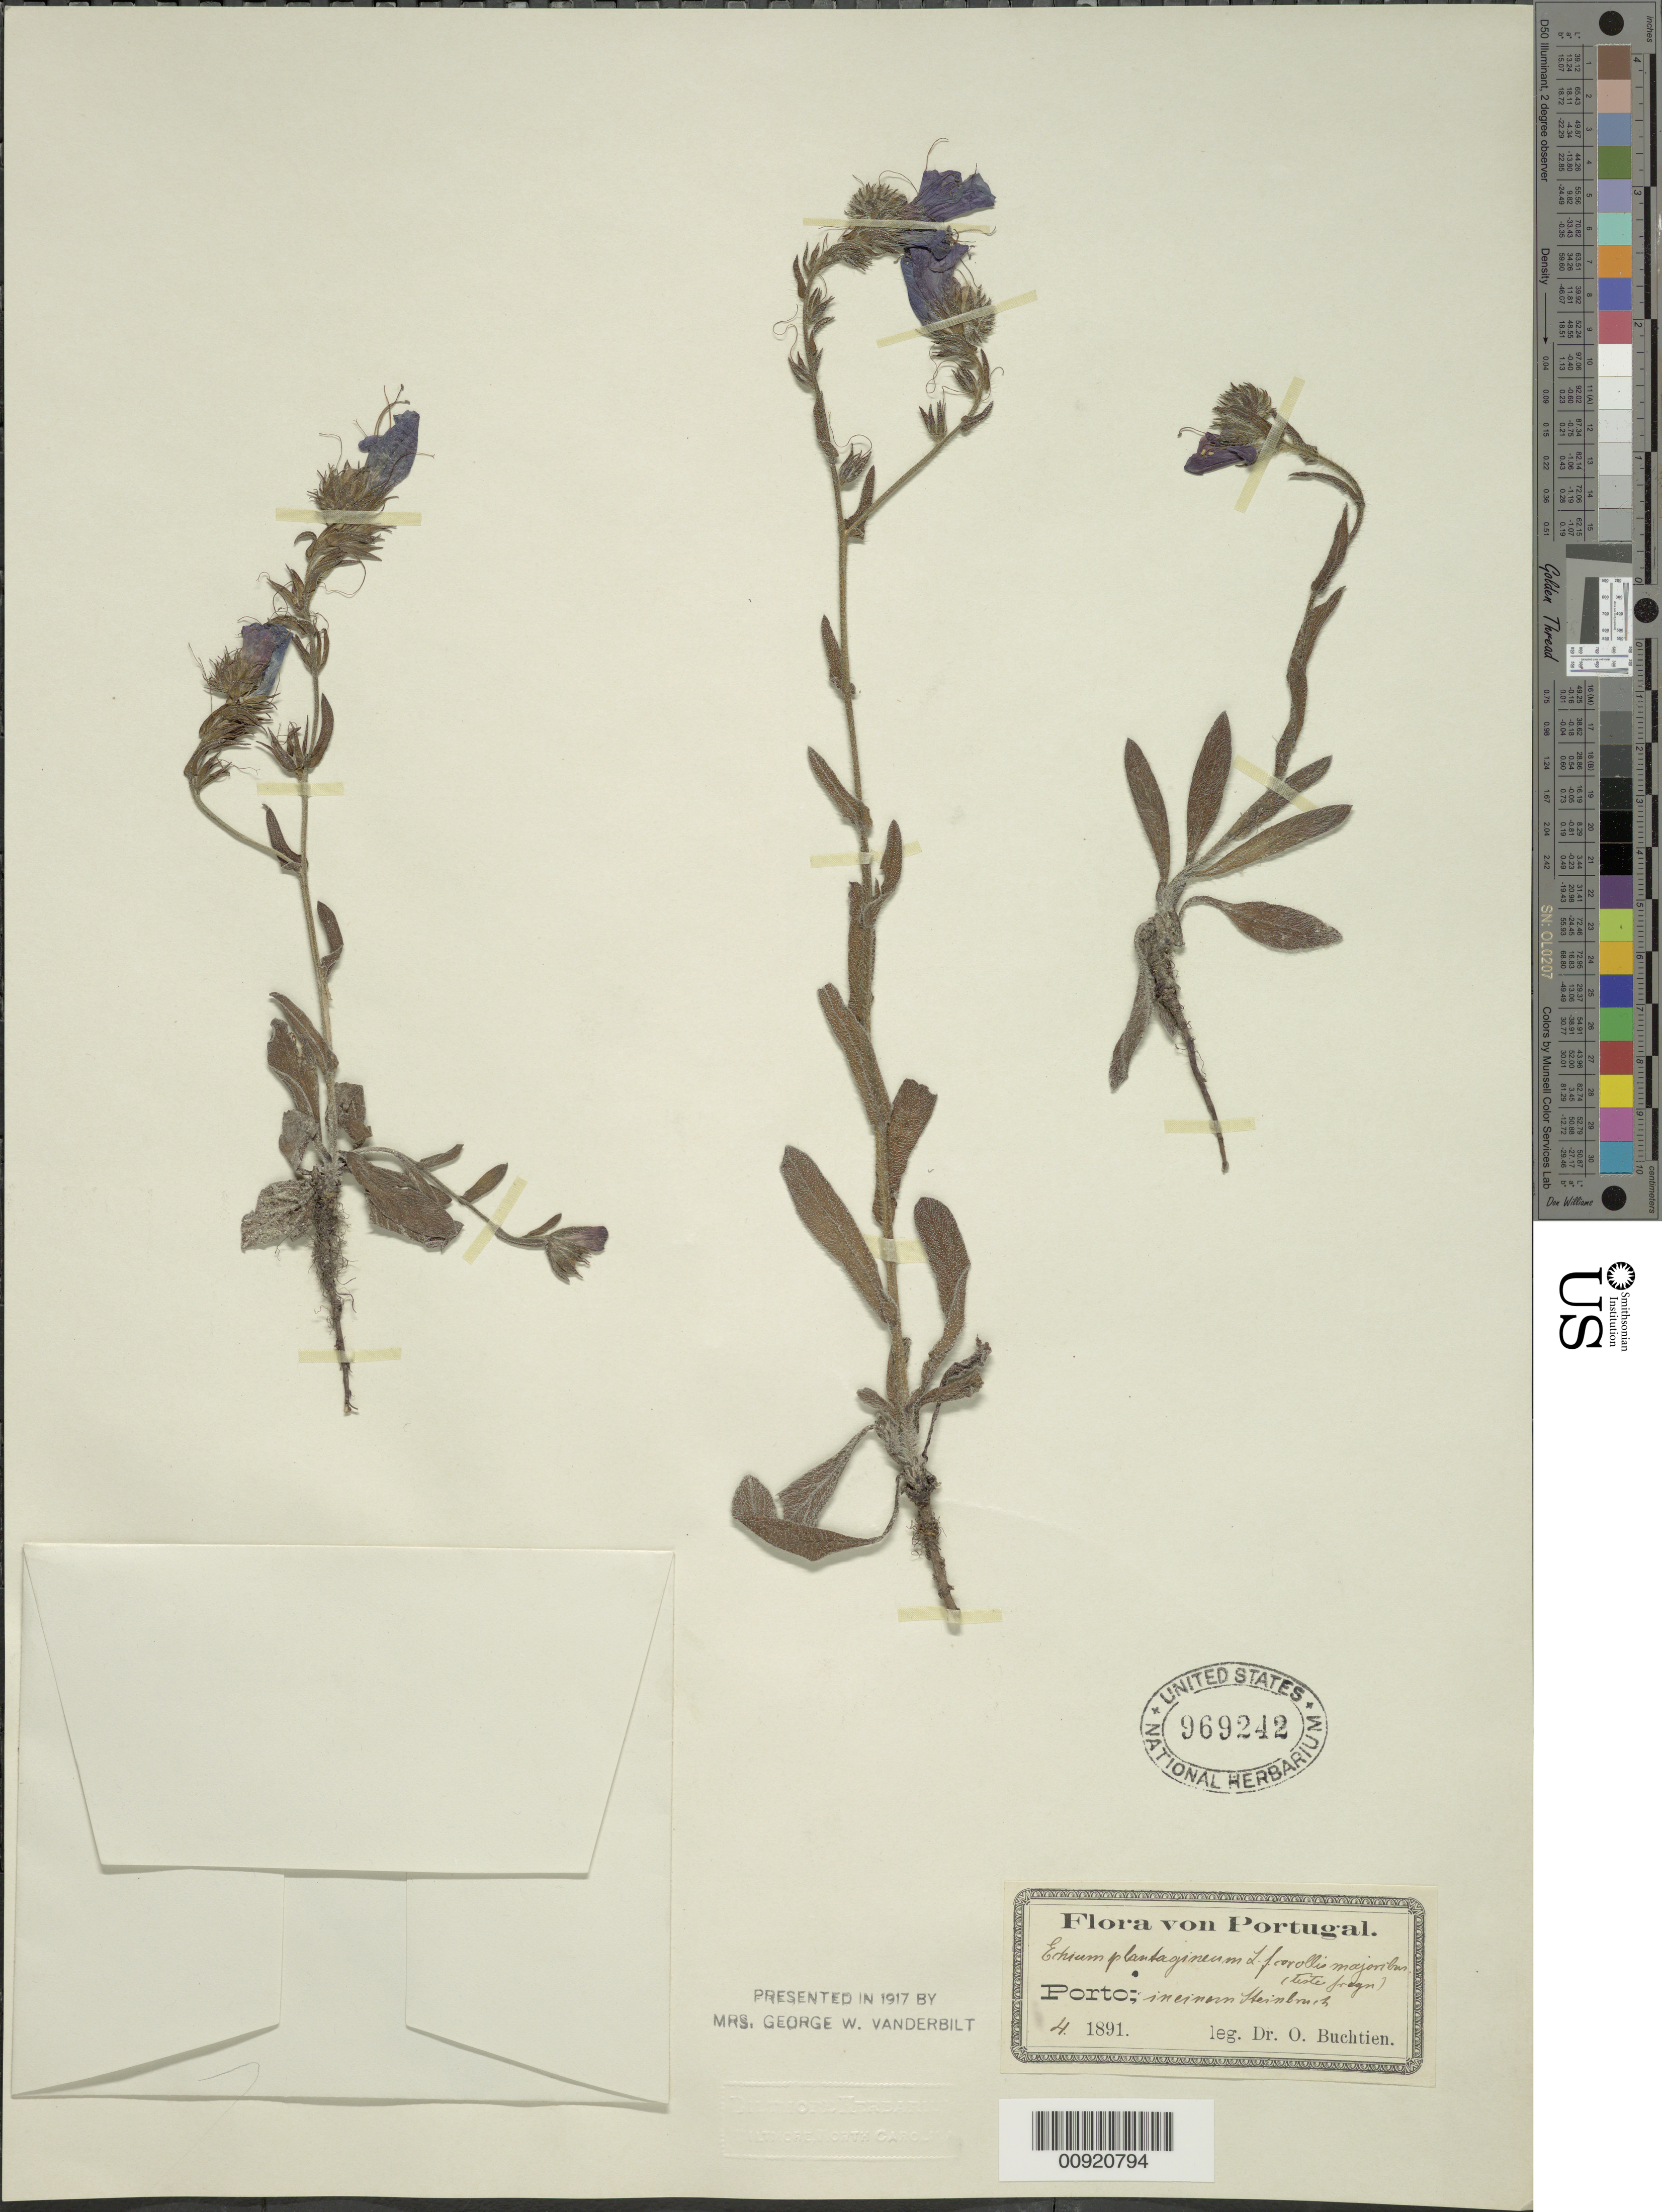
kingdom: Plantae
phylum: Tracheophyta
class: Magnoliopsida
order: Boraginales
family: Boraginaceae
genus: Echium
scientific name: Echium plantagineum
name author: L.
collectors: O. Buchtien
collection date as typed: Apr 1891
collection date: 1891-04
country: Portugal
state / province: Porto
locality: Grande Porto. Porto; in einarn Heinbrueh.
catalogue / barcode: US 969242